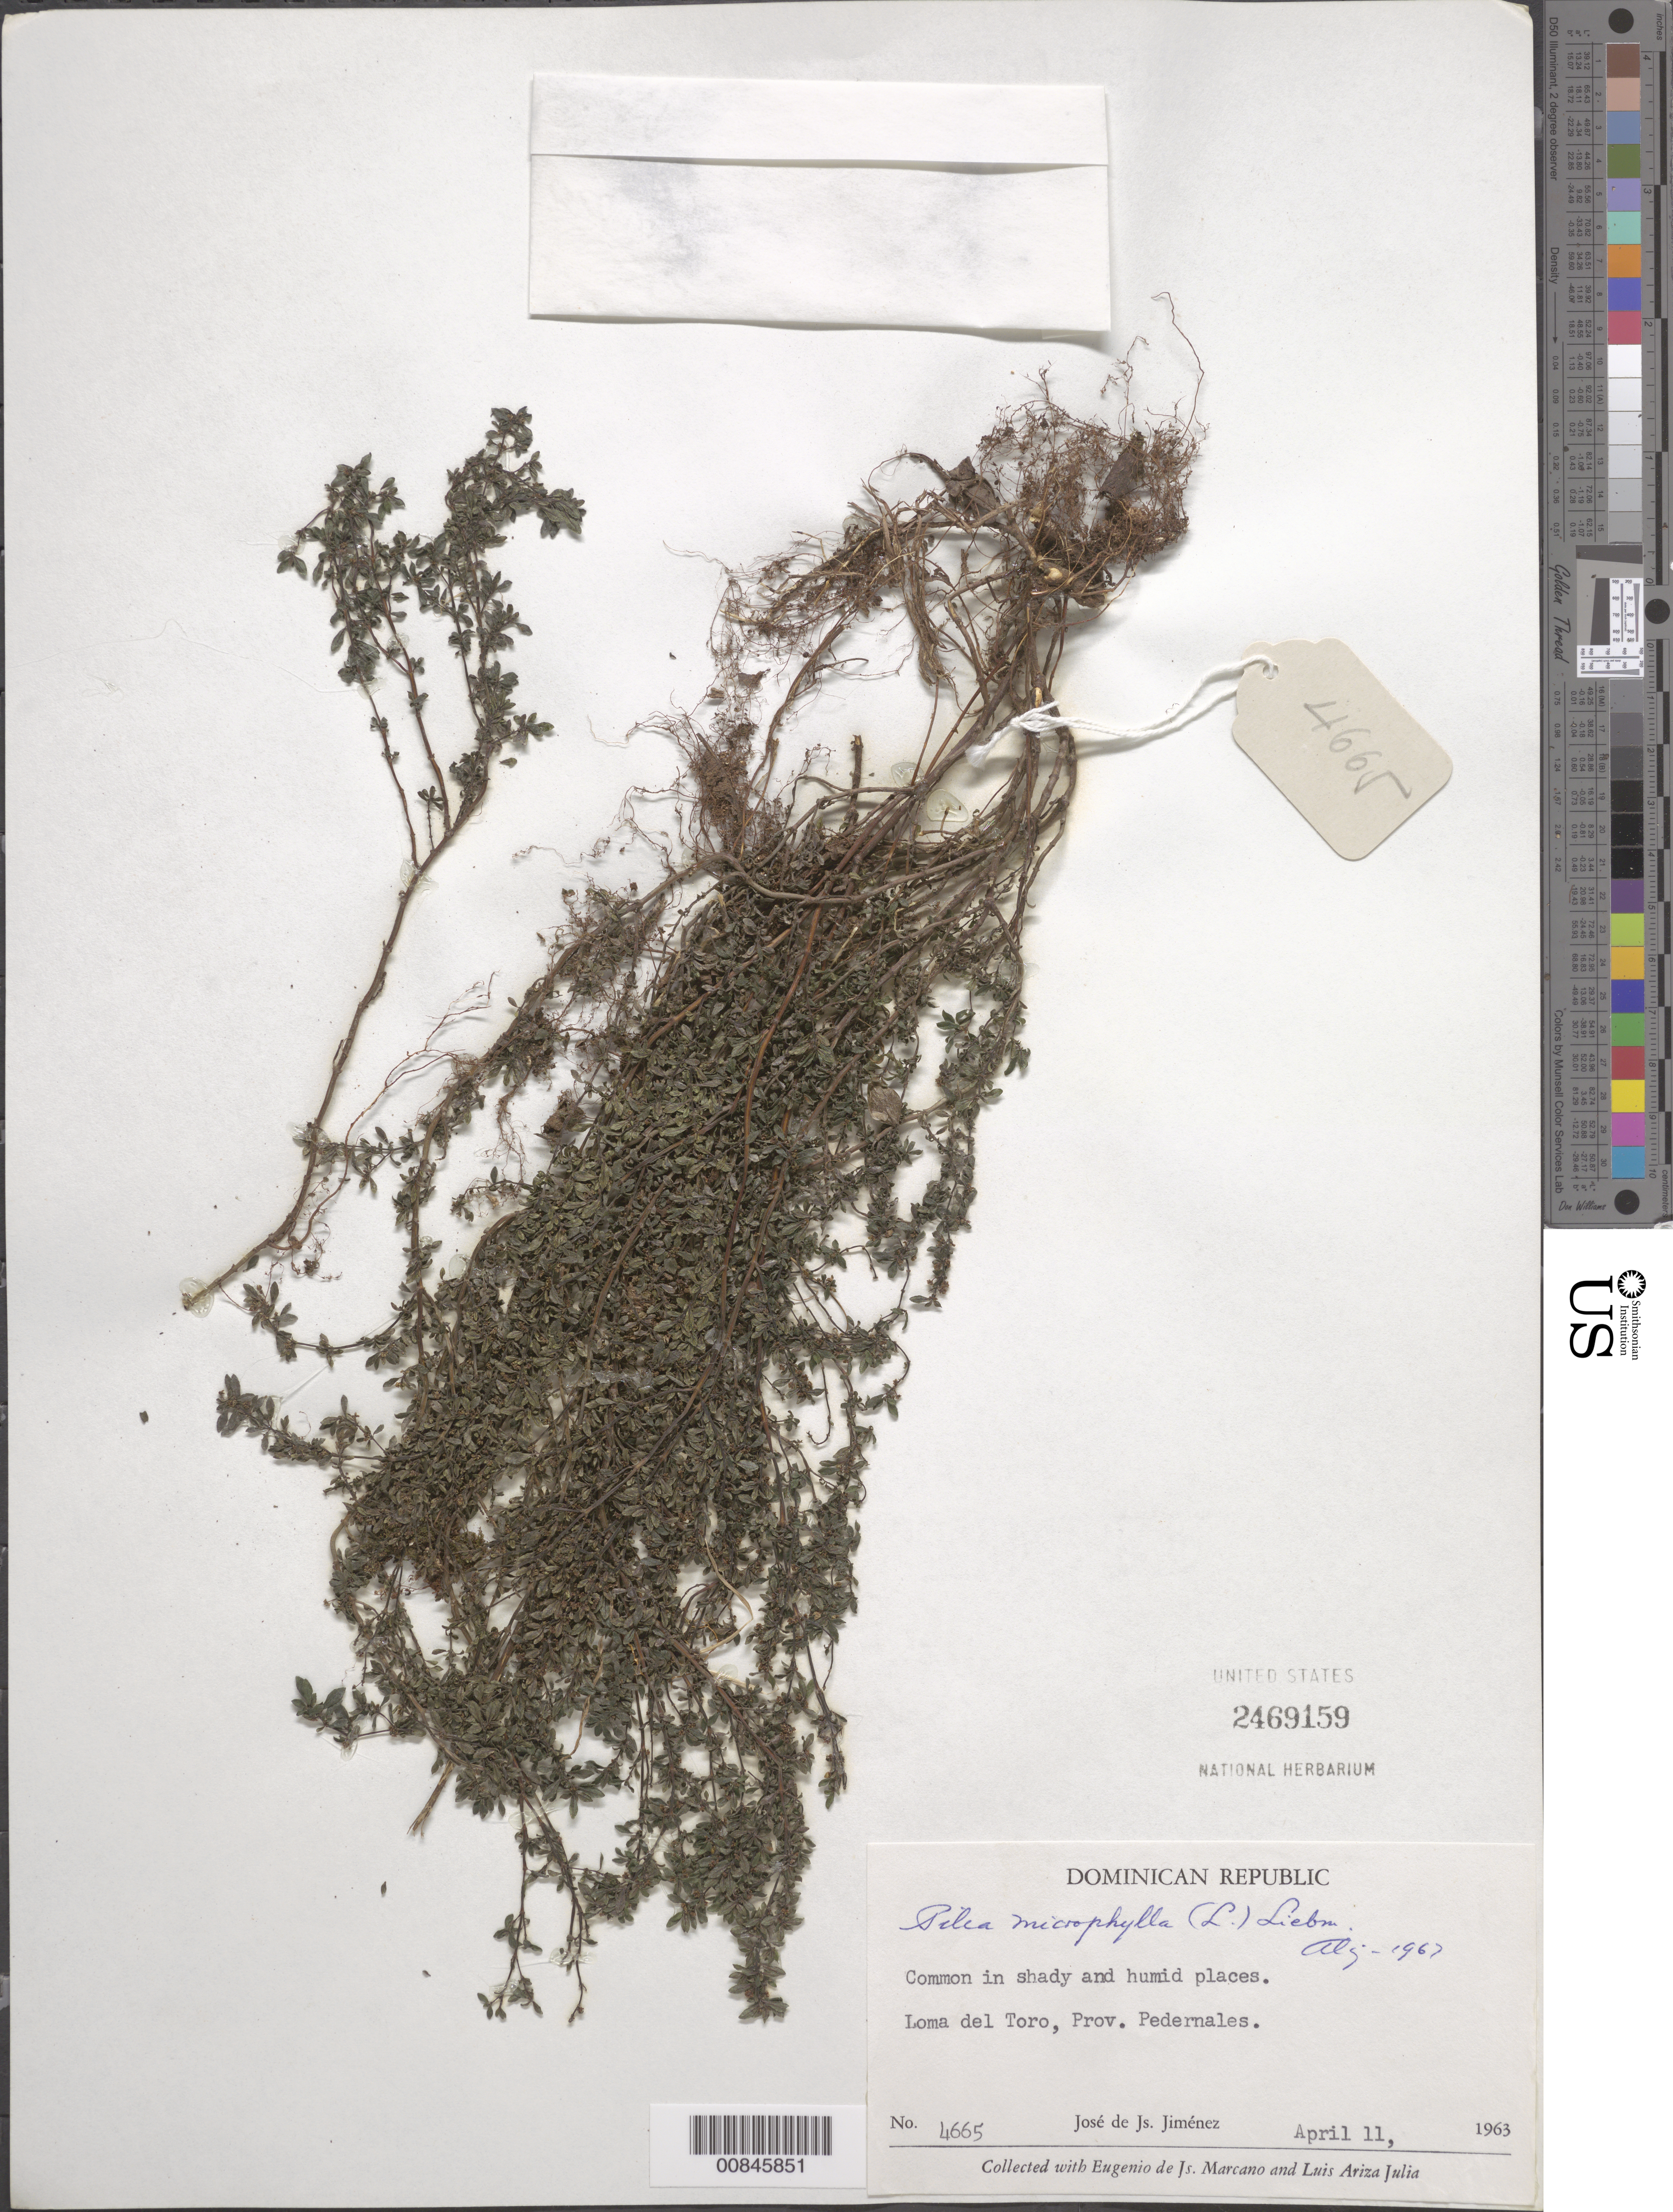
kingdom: Plantae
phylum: Tracheophyta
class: Magnoliopsida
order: Rosales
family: Urticaceae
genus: Pilea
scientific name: Pilea microphylla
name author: (L.) Liebm.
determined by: Liogier, Alain H.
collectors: J. J. Jiménez, E. J. Marcano F. & L. Ariza-Julia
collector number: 4665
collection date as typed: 11 Apr 1963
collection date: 1963-04-11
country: Dominican Republic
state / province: Pedernales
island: Hispaniola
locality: Loma del Toro.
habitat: Common is shady and humid places.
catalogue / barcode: US 2469159